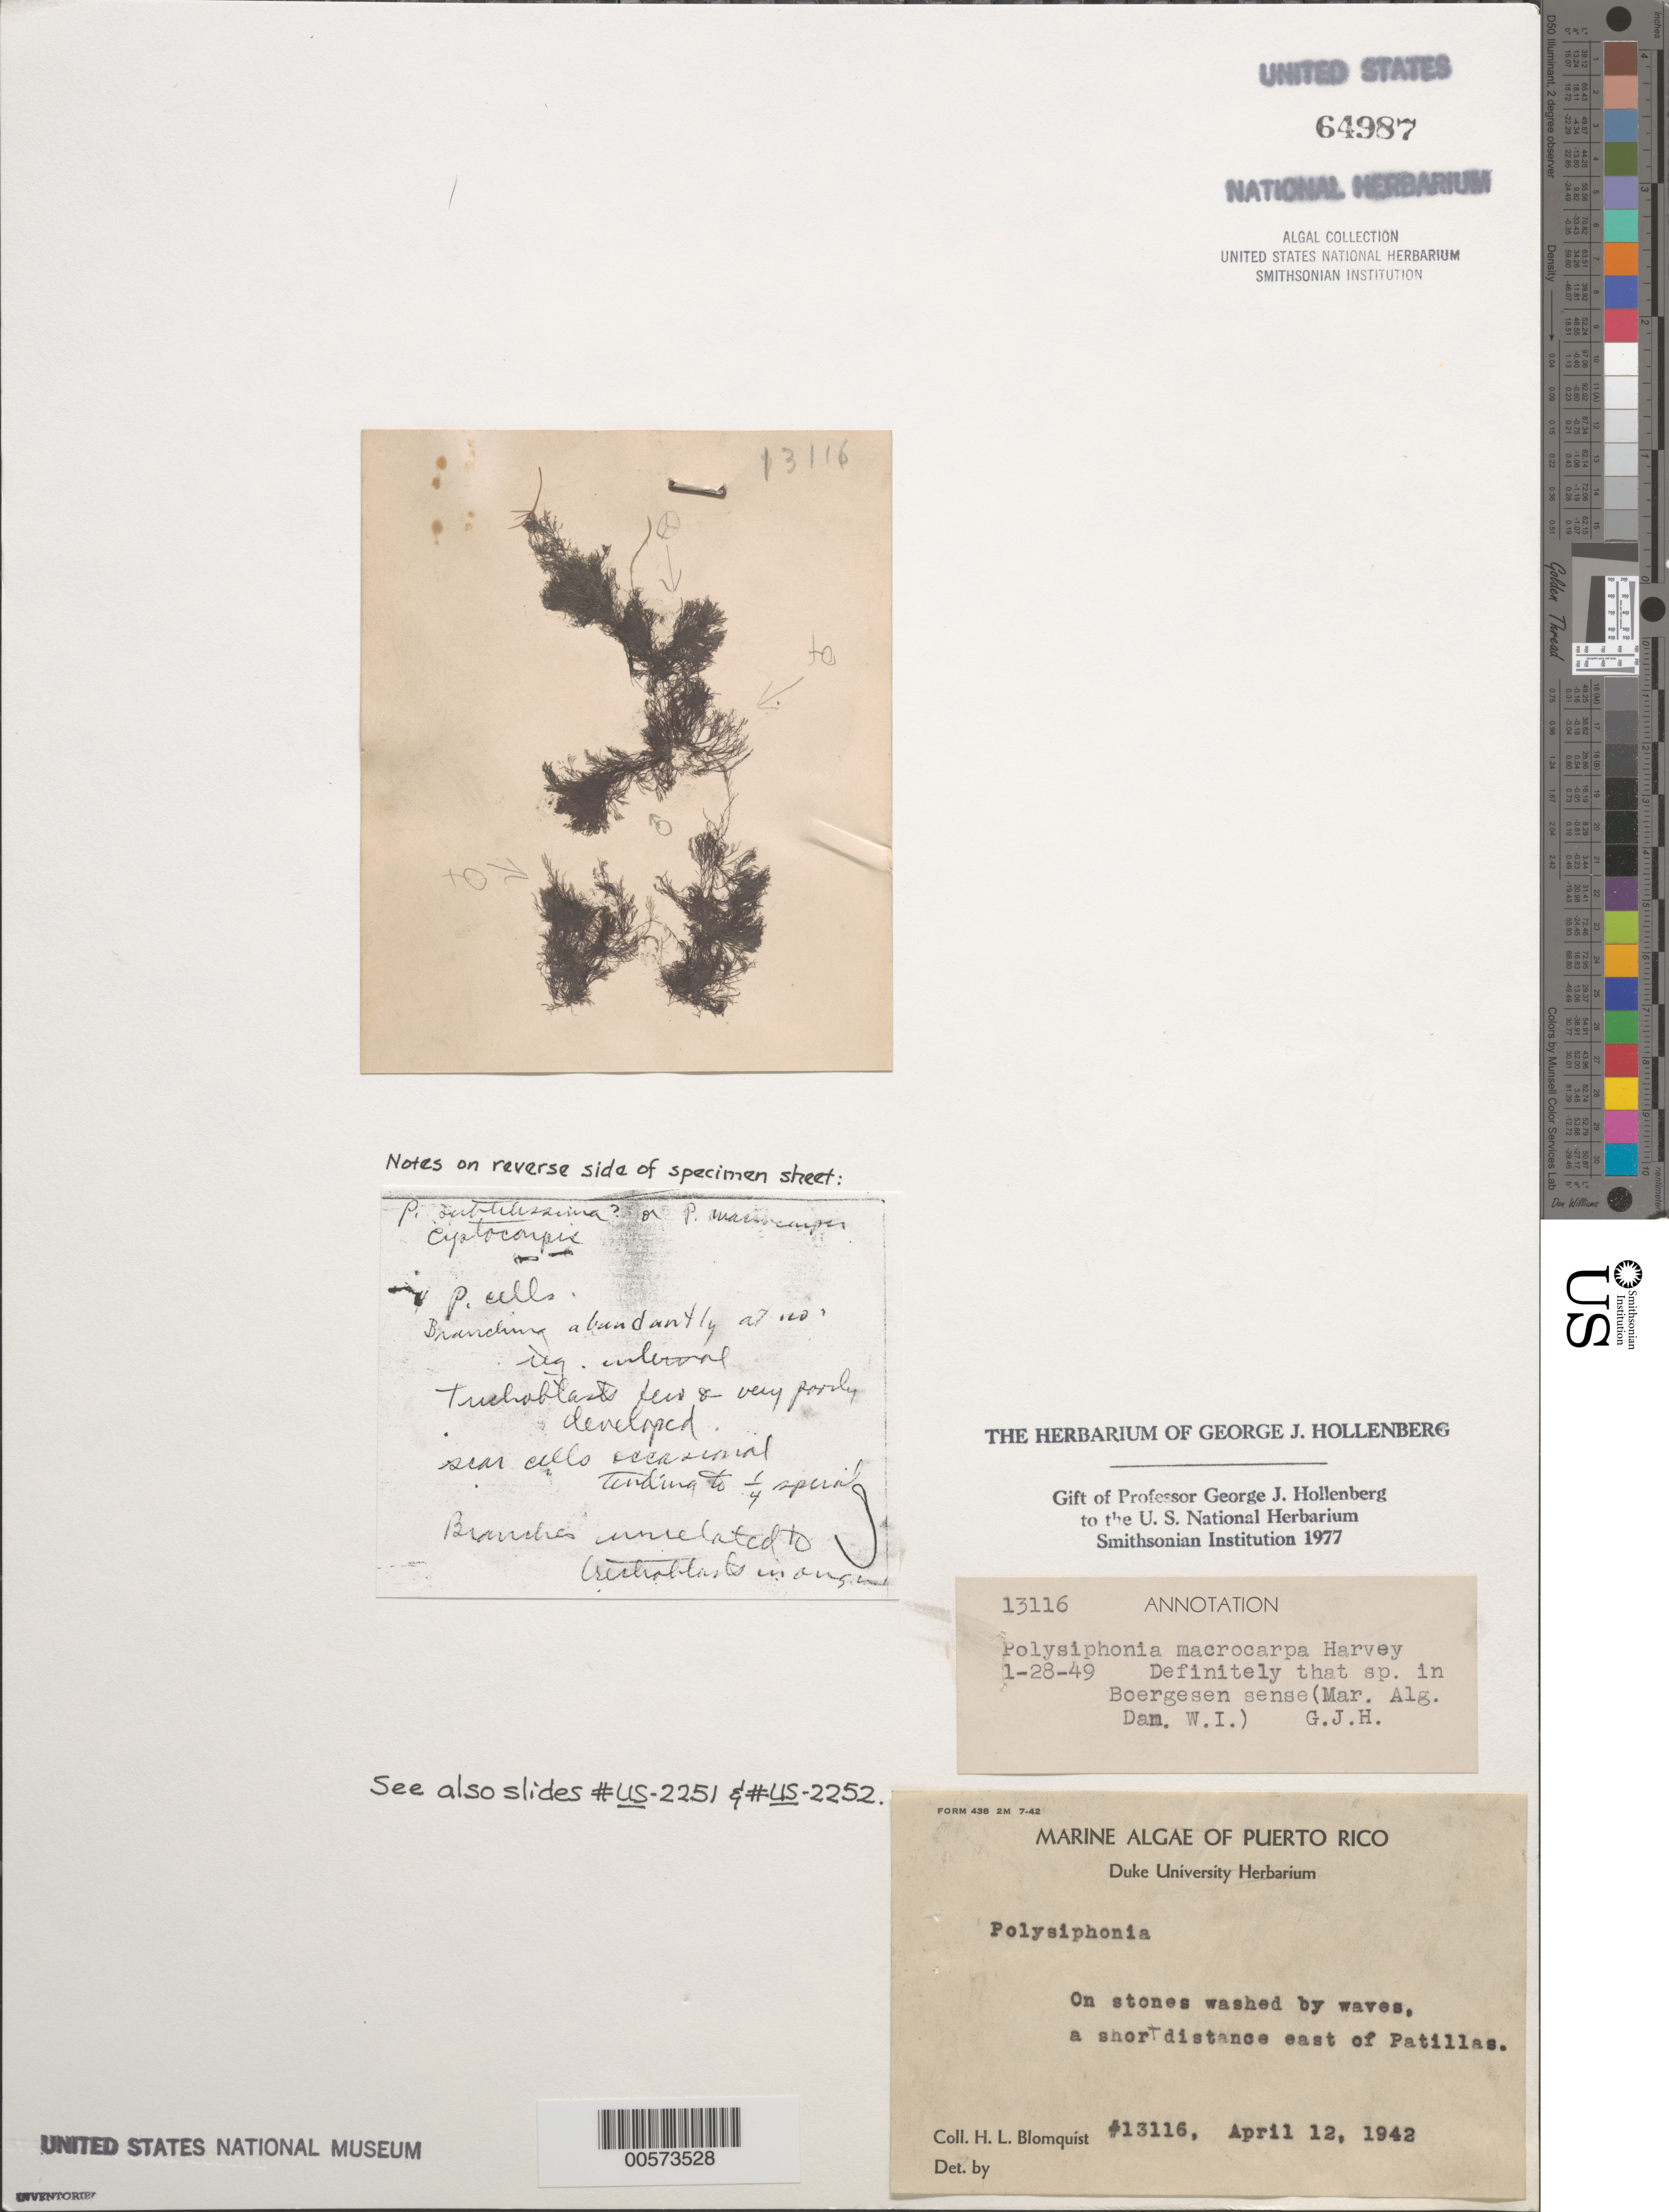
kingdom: Plantae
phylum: Rhodophyta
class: Florideophyceae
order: Ceramiales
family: Rhodomelaceae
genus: Polysiphonia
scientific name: Polysiphonia macrocarpa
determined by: Hollenberg, George J.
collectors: H. Blomquist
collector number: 13116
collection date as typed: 12 Apr 1942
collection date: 1942-04-12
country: Puerto Rico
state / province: Patillas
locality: East of patillas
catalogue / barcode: US 64987